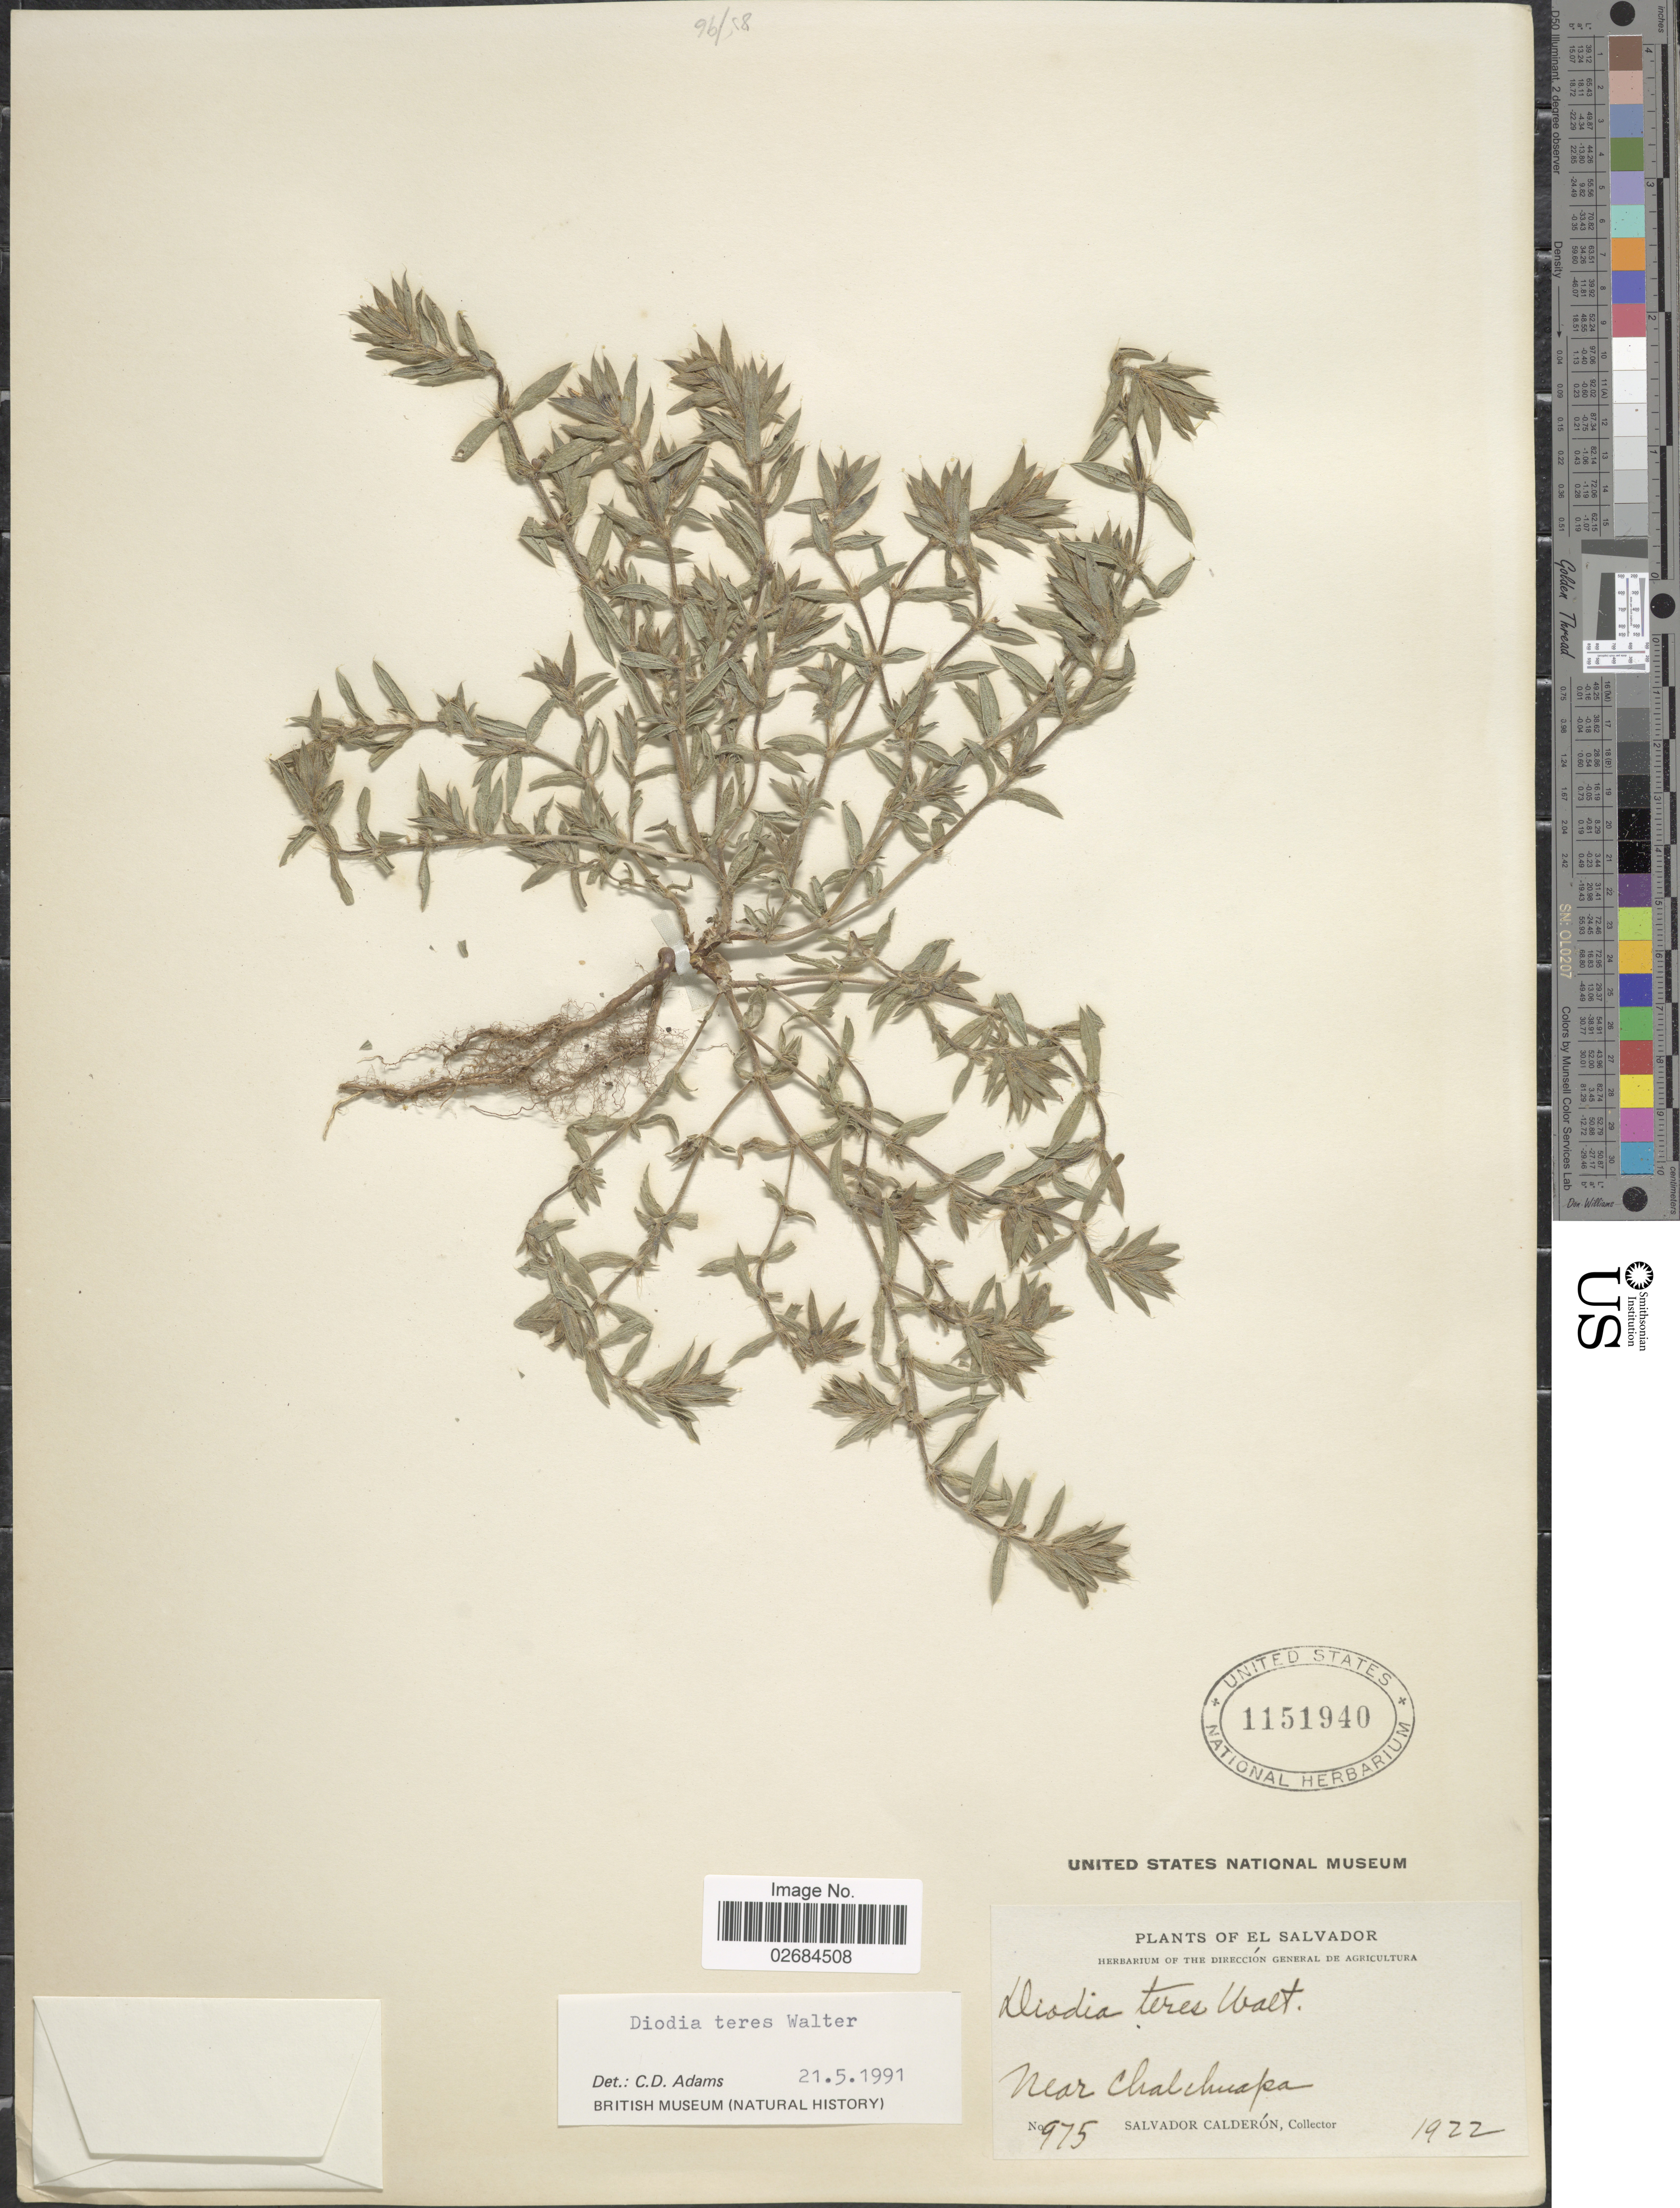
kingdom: Plantae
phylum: Tracheophyta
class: Magnoliopsida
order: Gentianales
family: Rubiaceae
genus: Diodia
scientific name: Diodia teres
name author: Walter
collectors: S. Calderón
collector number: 975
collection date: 1922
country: El Salvador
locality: Near Chalchuapa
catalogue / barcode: US 1151940